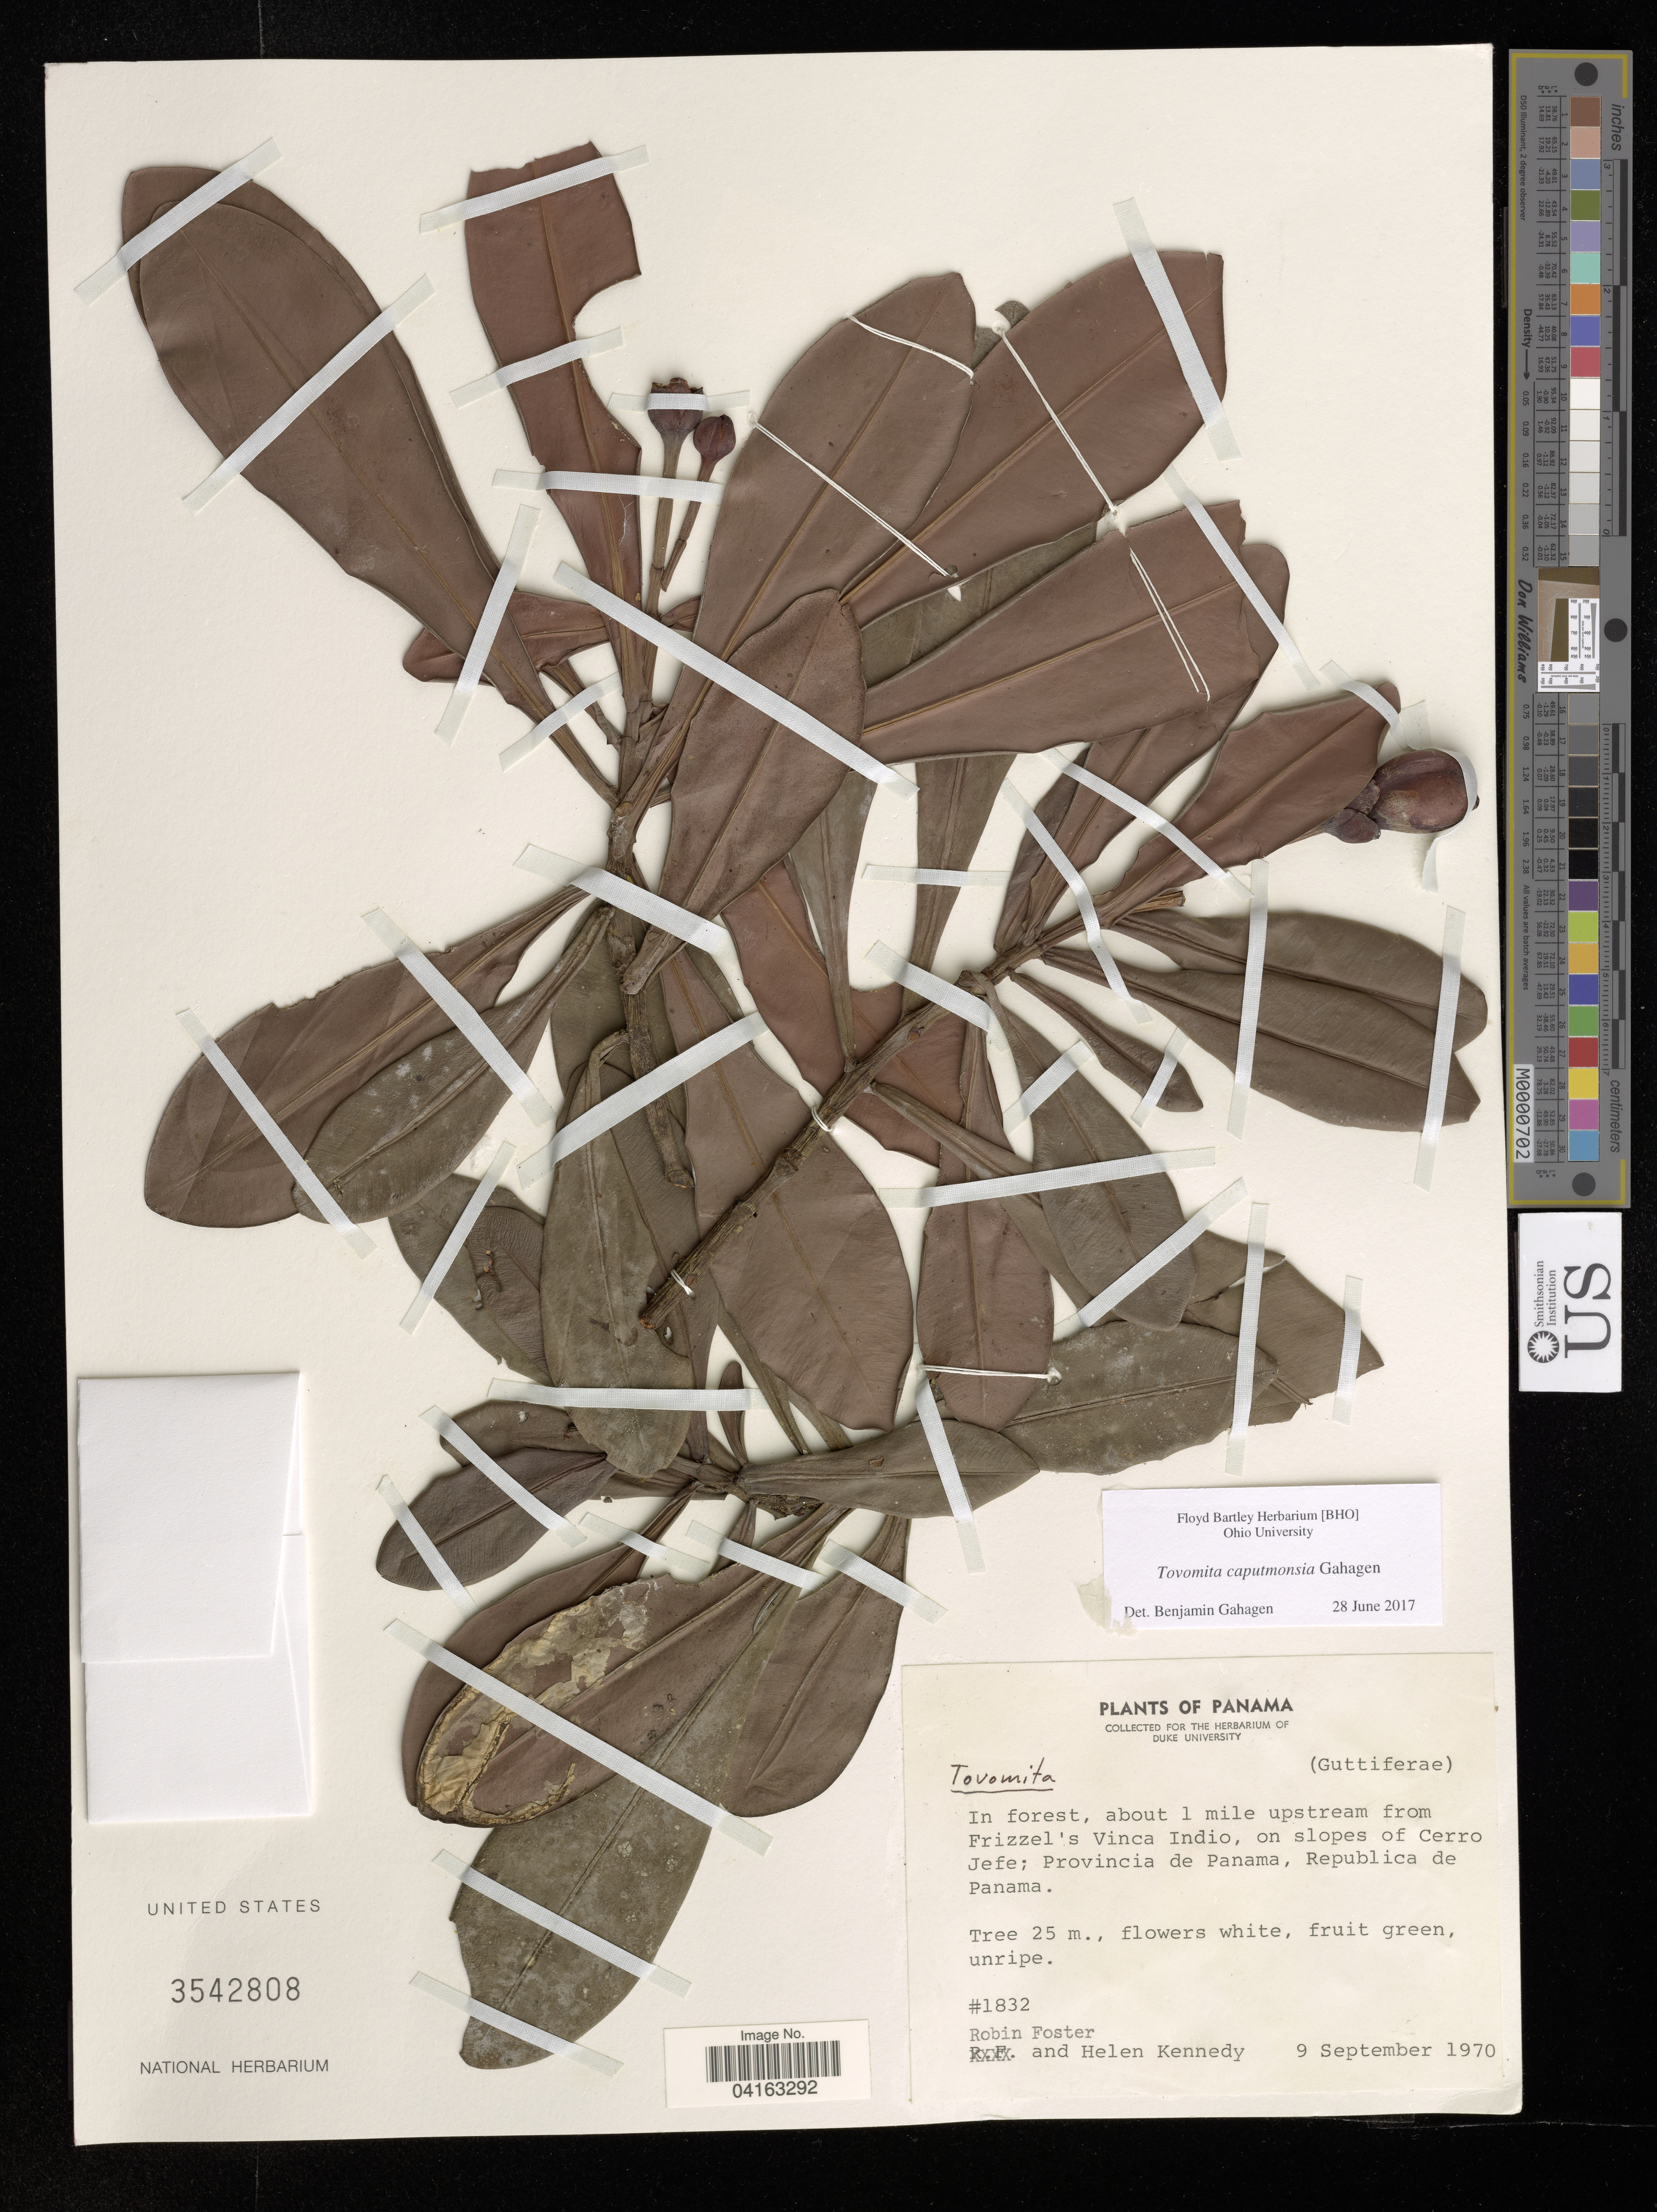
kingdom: Plantae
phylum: Tracheophyta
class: Magnoliopsida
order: Malpighiales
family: Clusiaceae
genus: Tovomita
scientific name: Tovomita caputmonsia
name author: Gahagen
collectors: R. B. Foster & H. Kennedy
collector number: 1832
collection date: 1970-09-09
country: Panama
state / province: Panamá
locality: In forest, about 1 mile upstream from Frizzel's Vinca Indio, on slopes of Cerro Jefe; Provincia de Panama, Republica de Panama.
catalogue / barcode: US 3542808